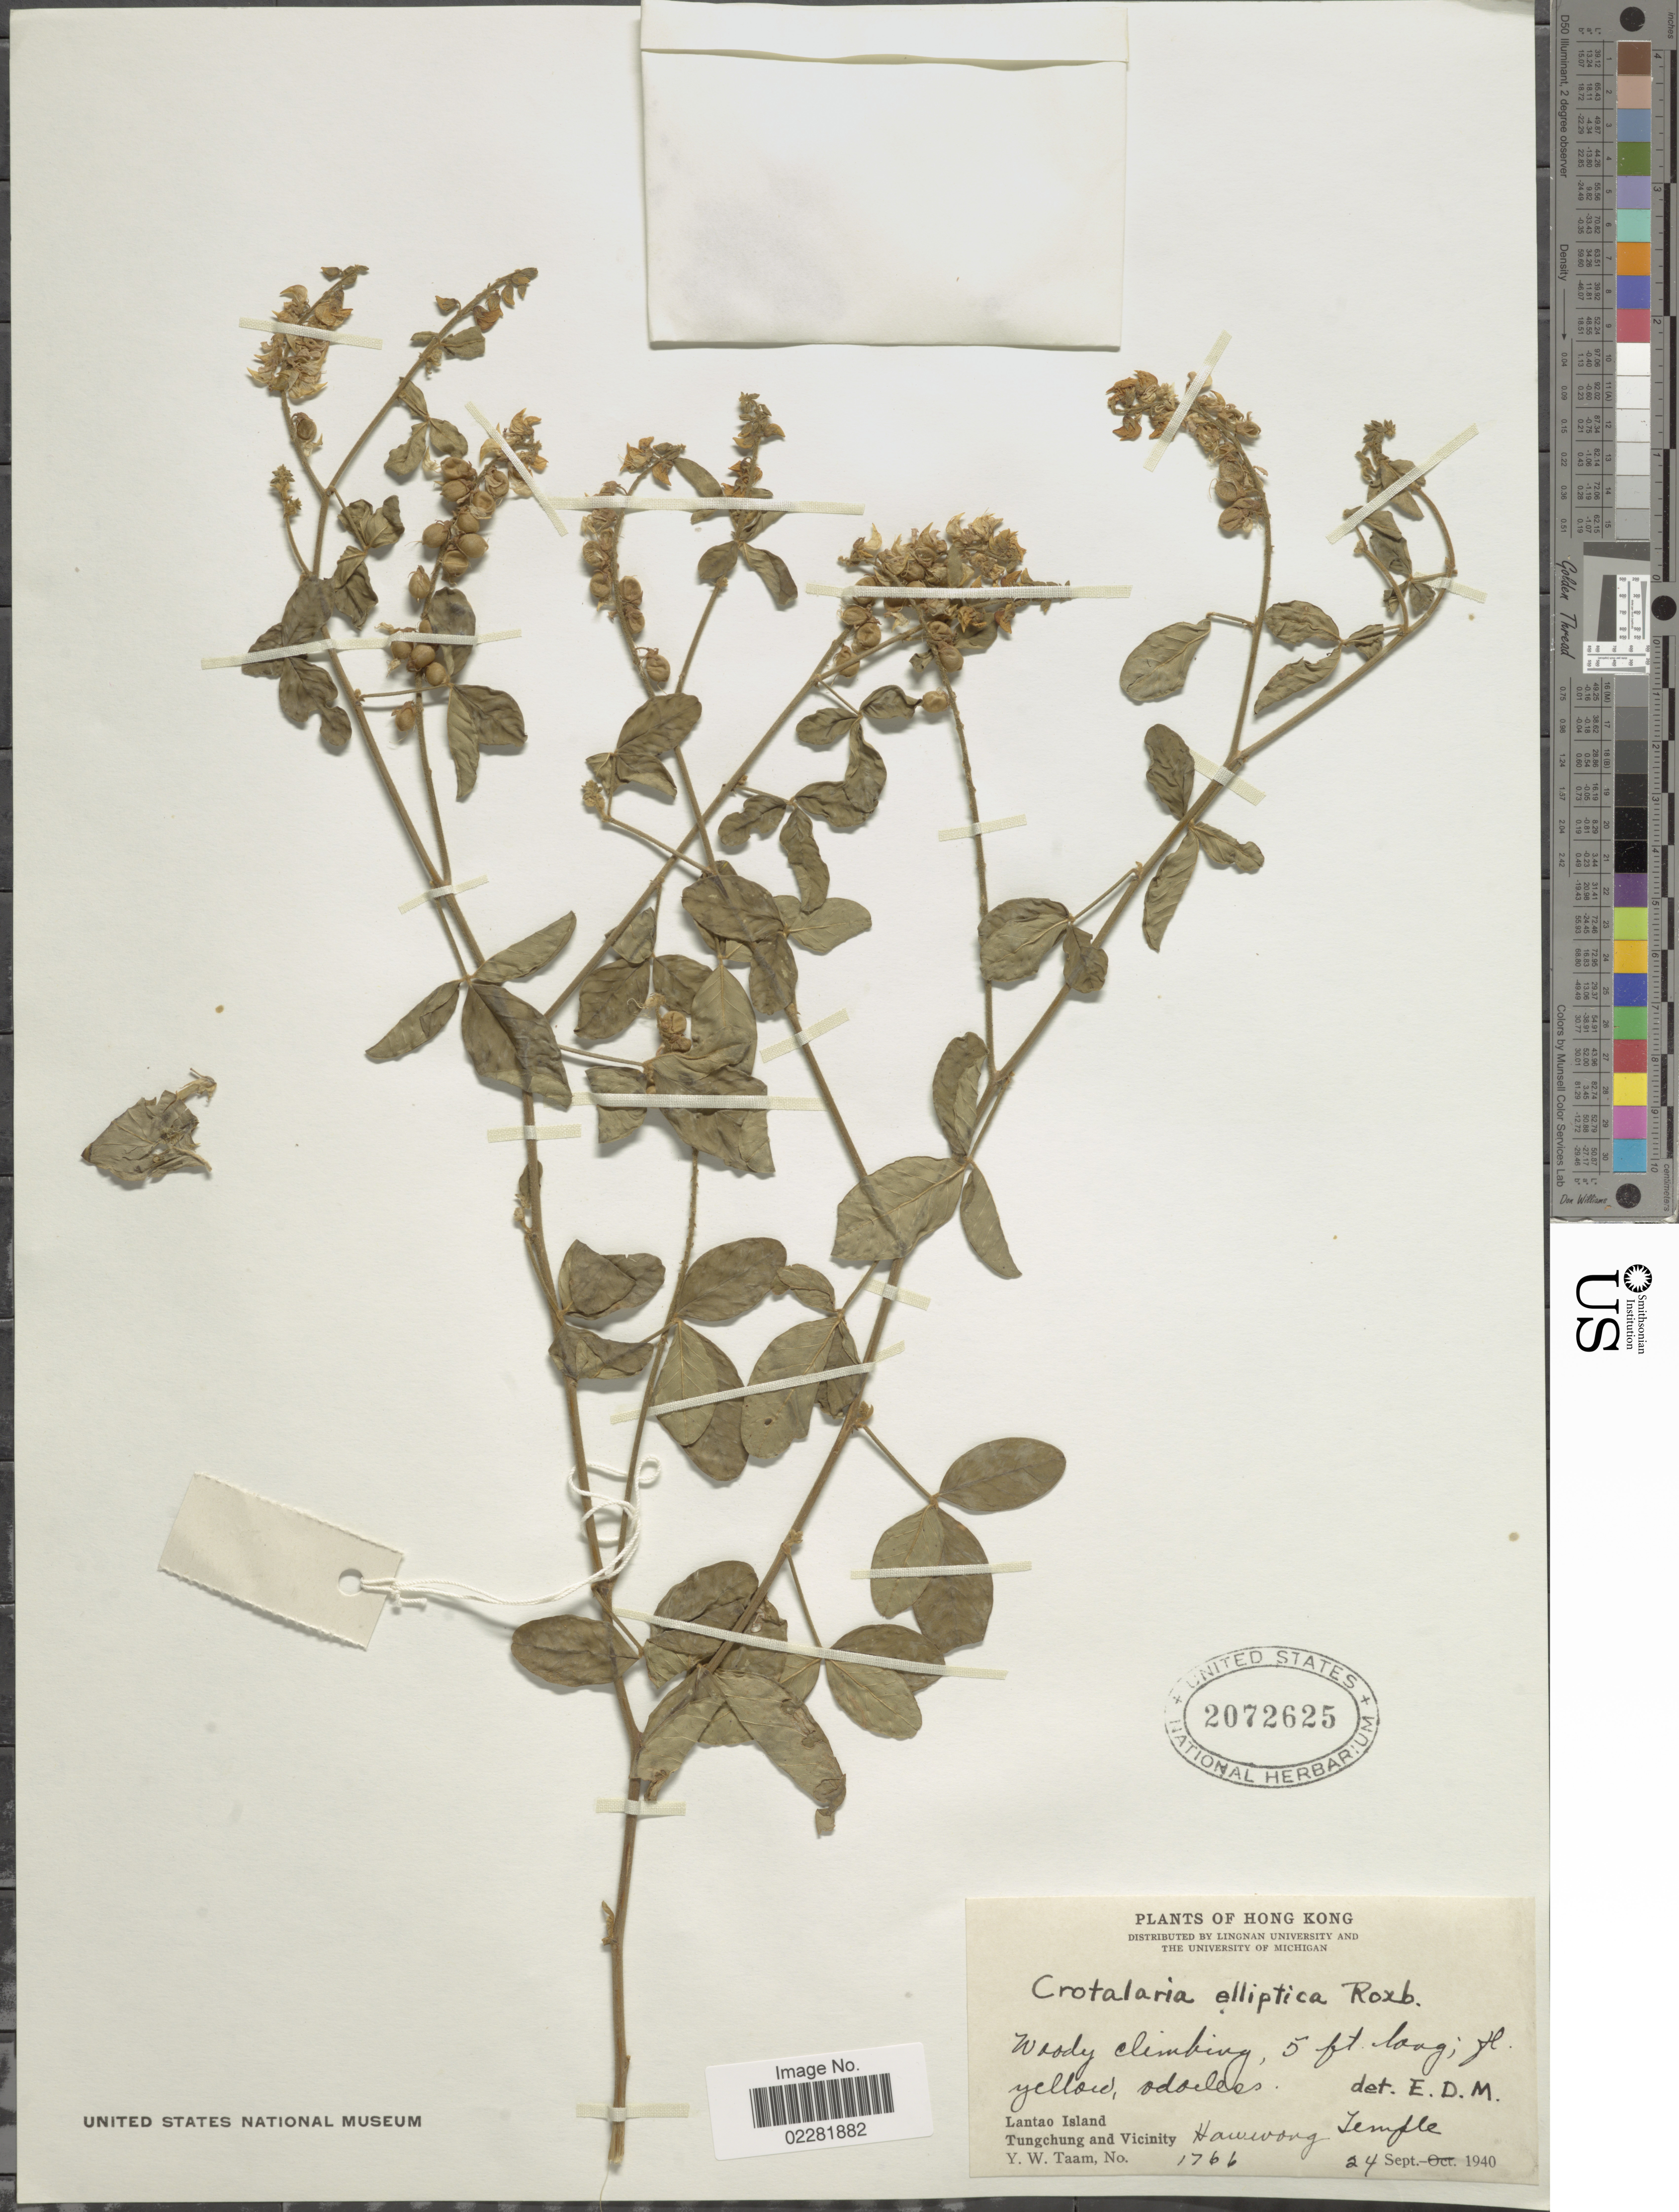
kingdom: Plantae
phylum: Tracheophyta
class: Magnoliopsida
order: Fabales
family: Fabaceae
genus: Crotalaria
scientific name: Crotalaria elliptica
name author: Roxb.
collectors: Y. W. Taam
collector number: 1766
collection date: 1940-09-24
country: China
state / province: Hong Kong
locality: Lantao Island, Tungchung and Vicinity, Hawwong Temple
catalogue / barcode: US 2072625